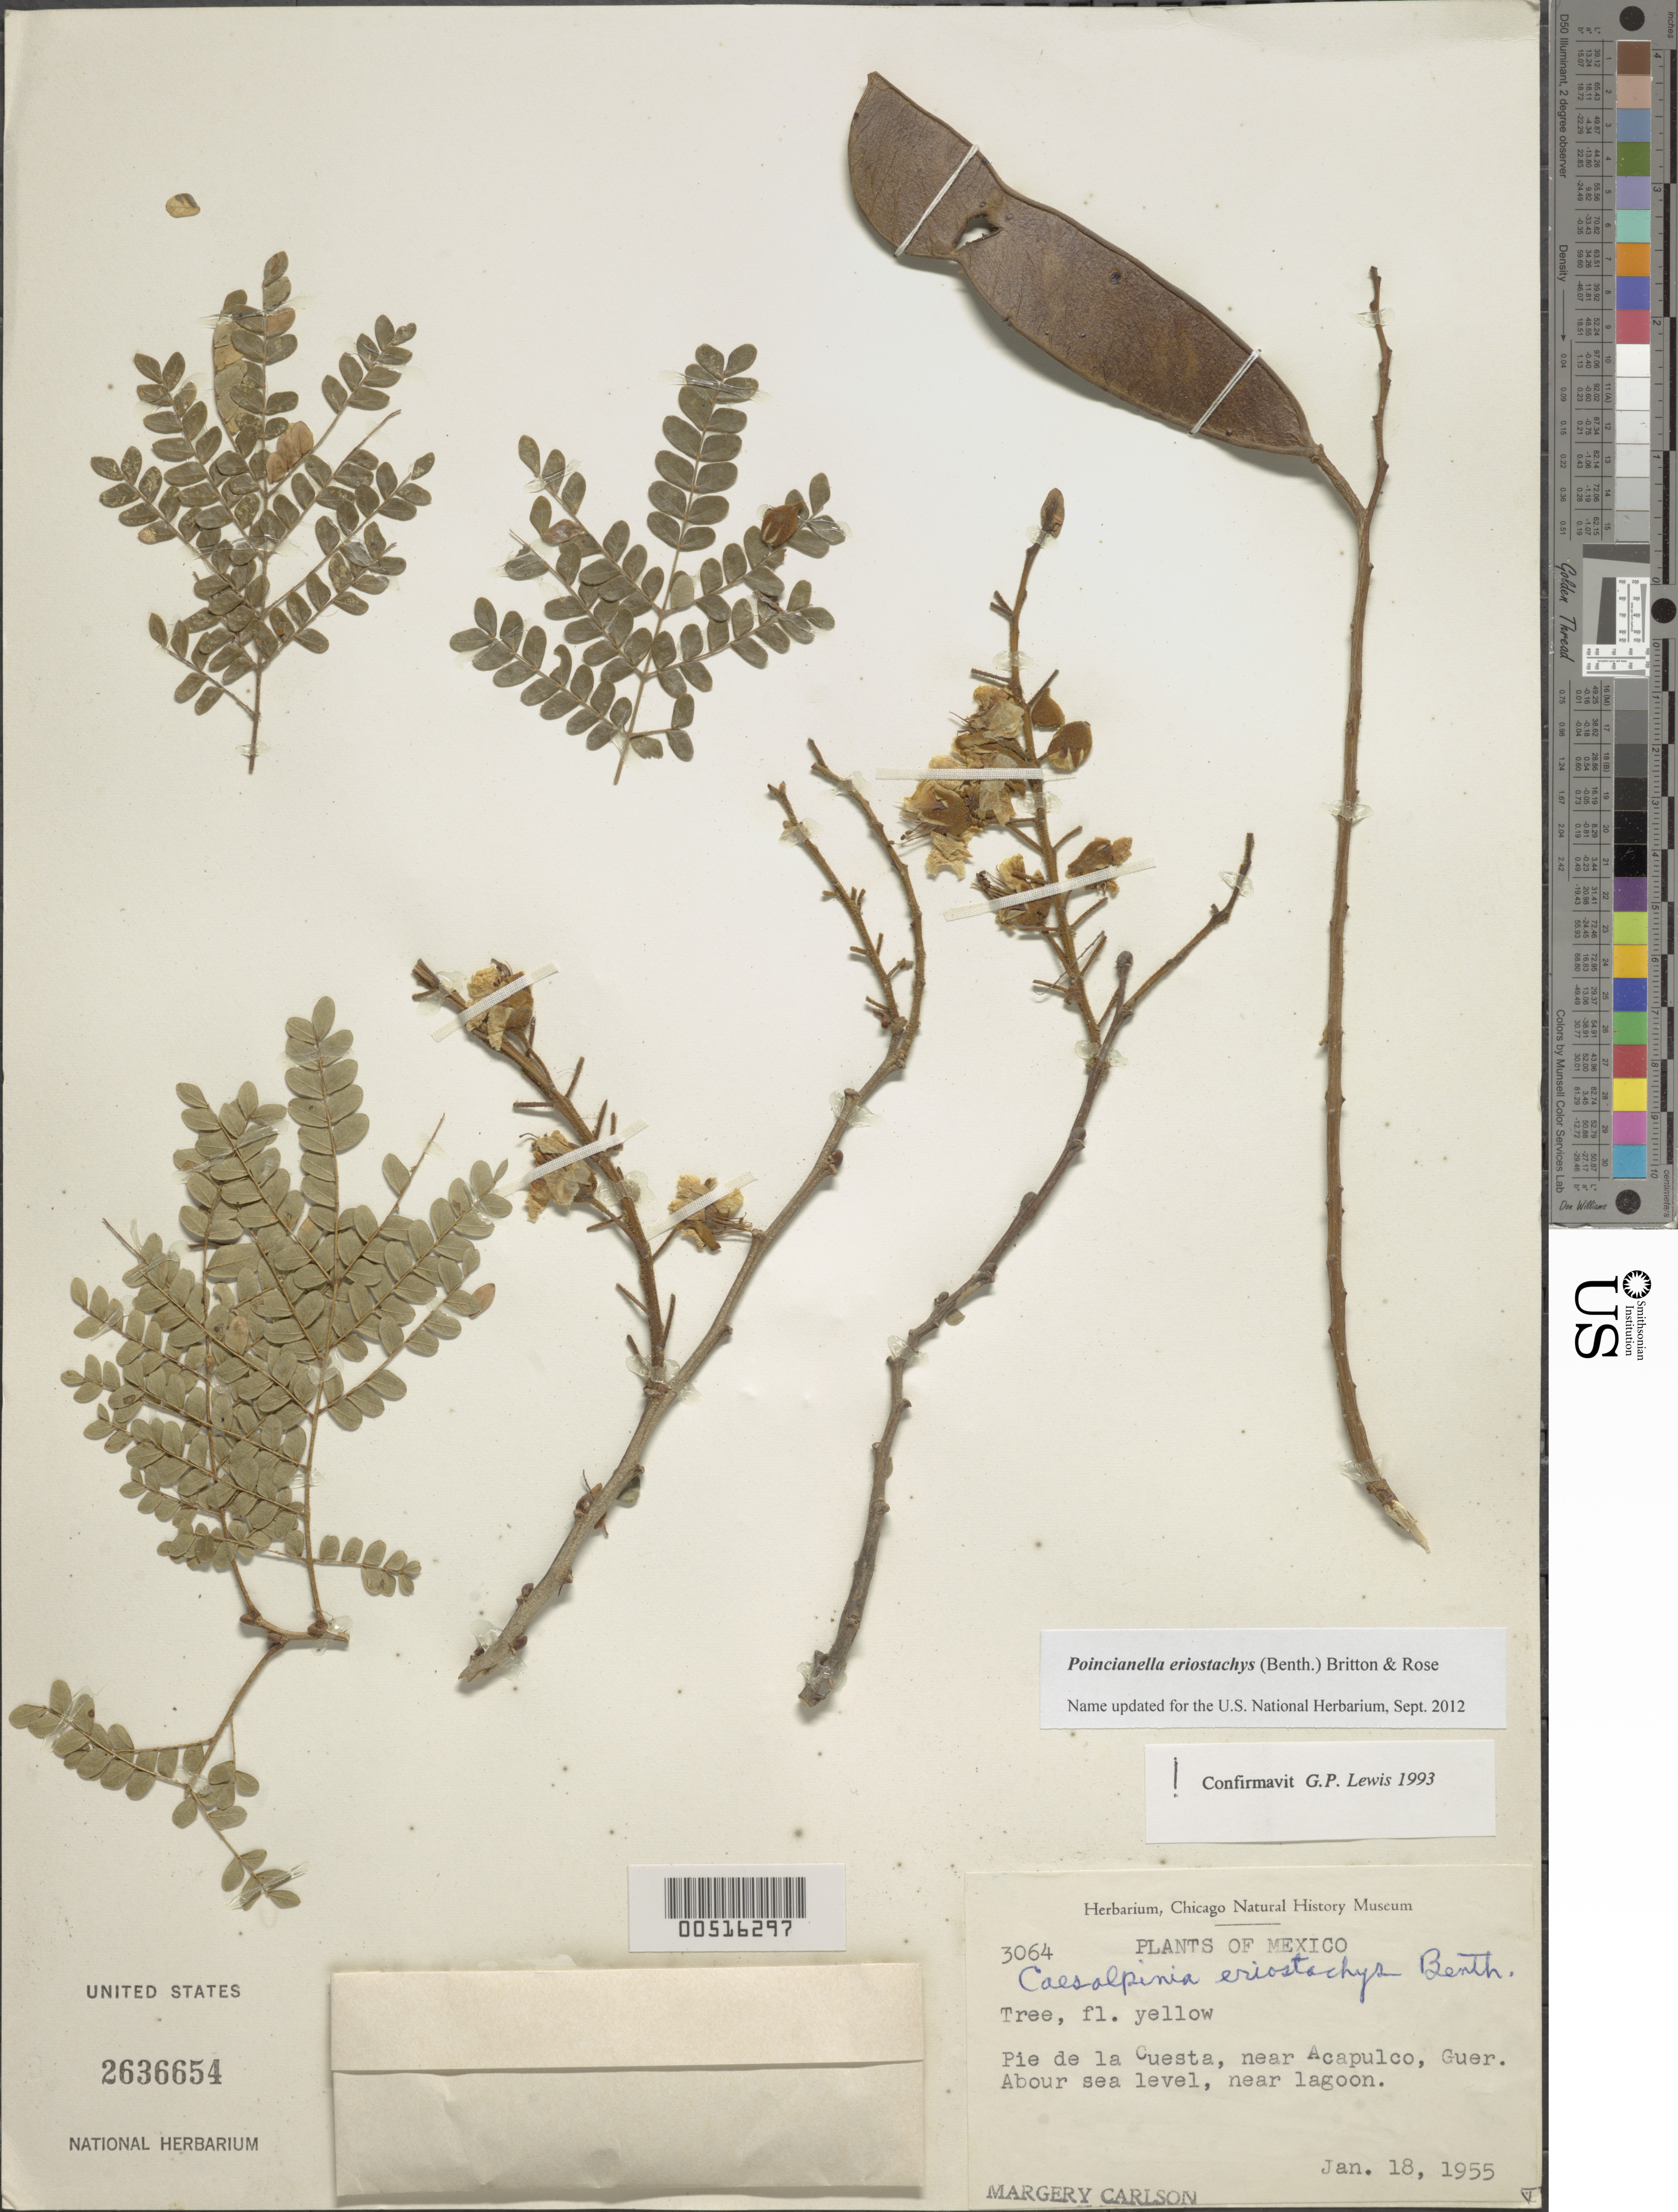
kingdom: Plantae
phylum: Tracheophyta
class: Magnoliopsida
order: Fabales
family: Fabaceae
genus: Cenostigma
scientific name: Cenostigma eriostachys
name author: (Benth.) Gagnon & G.P. Lewis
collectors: M. Carlson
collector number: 3064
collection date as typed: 18 Jan 1955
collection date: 1955-01-18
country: Mexico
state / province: Guerrero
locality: Pie de La Cuesta, near Acapulco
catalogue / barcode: US 2636654